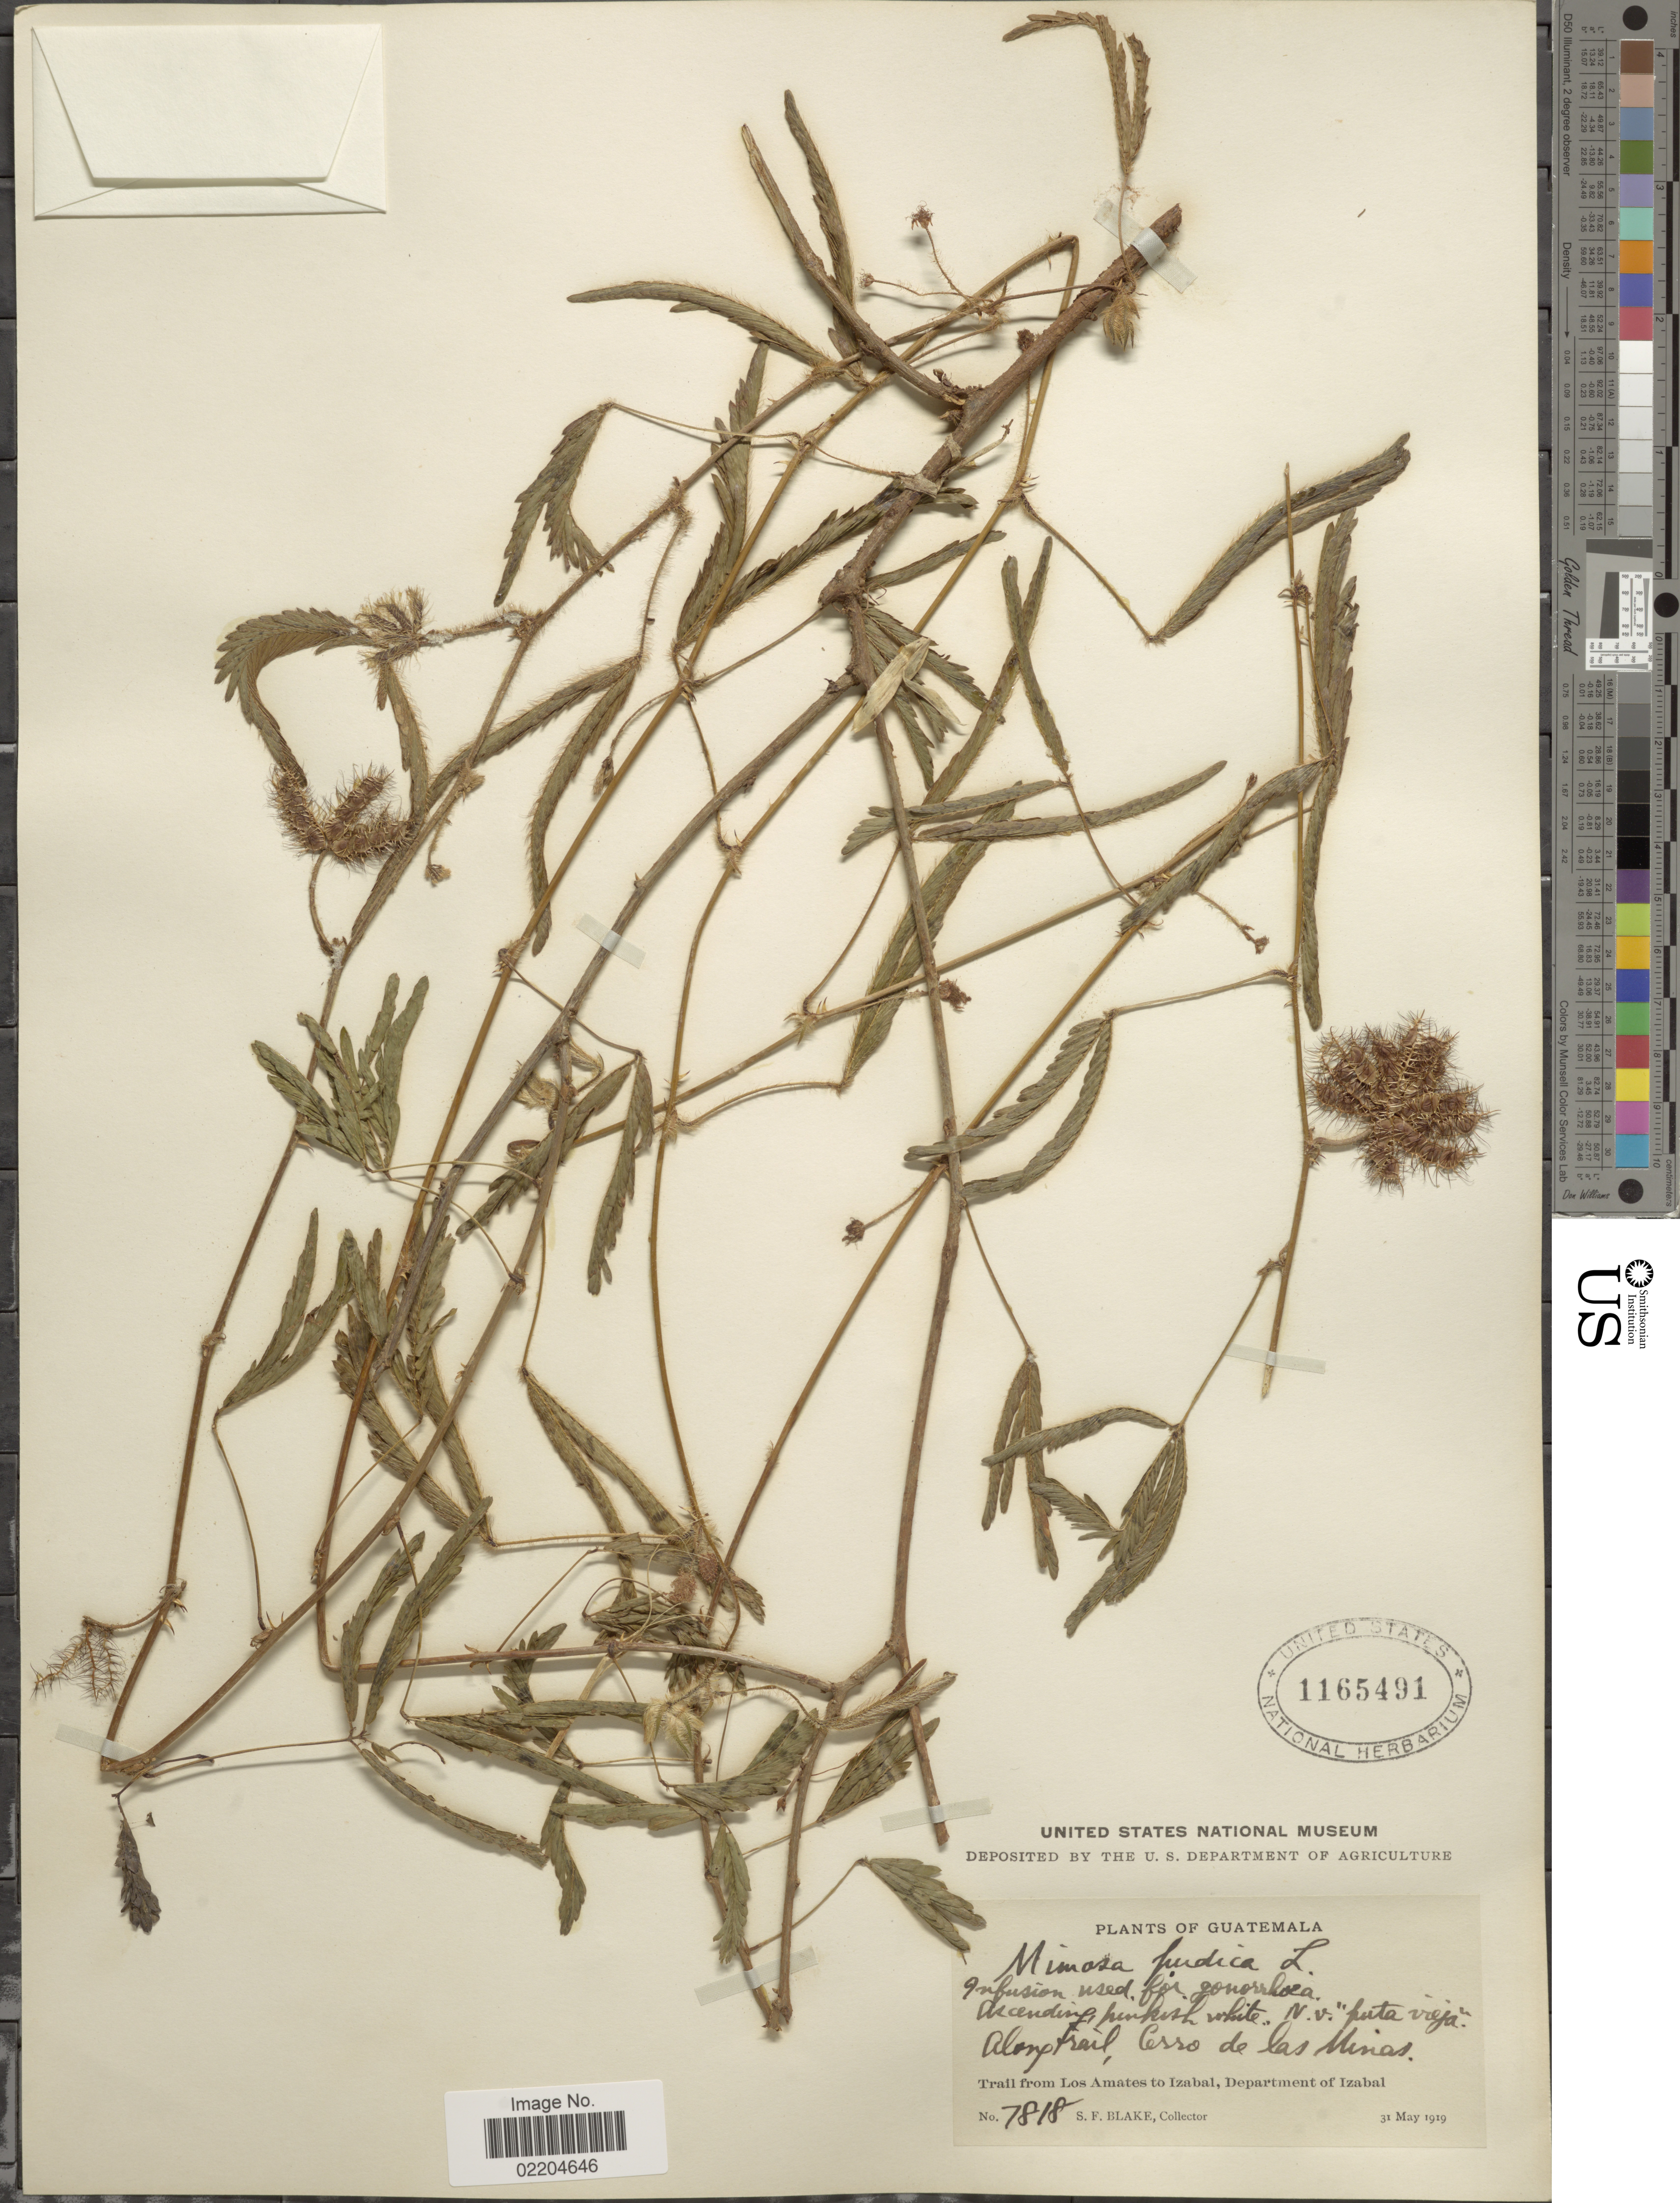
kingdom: Plantae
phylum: Tracheophyta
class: Magnoliopsida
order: Fabales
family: Fabaceae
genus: Mimosa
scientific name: Mimosa pudica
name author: L.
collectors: S. Blake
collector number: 7818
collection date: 1919-05-31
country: Guatemala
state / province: Izabal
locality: Trail from Los Amates to Izabal, Department of Izabal. Along trail, cerro de las Minas.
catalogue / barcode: US 1165491